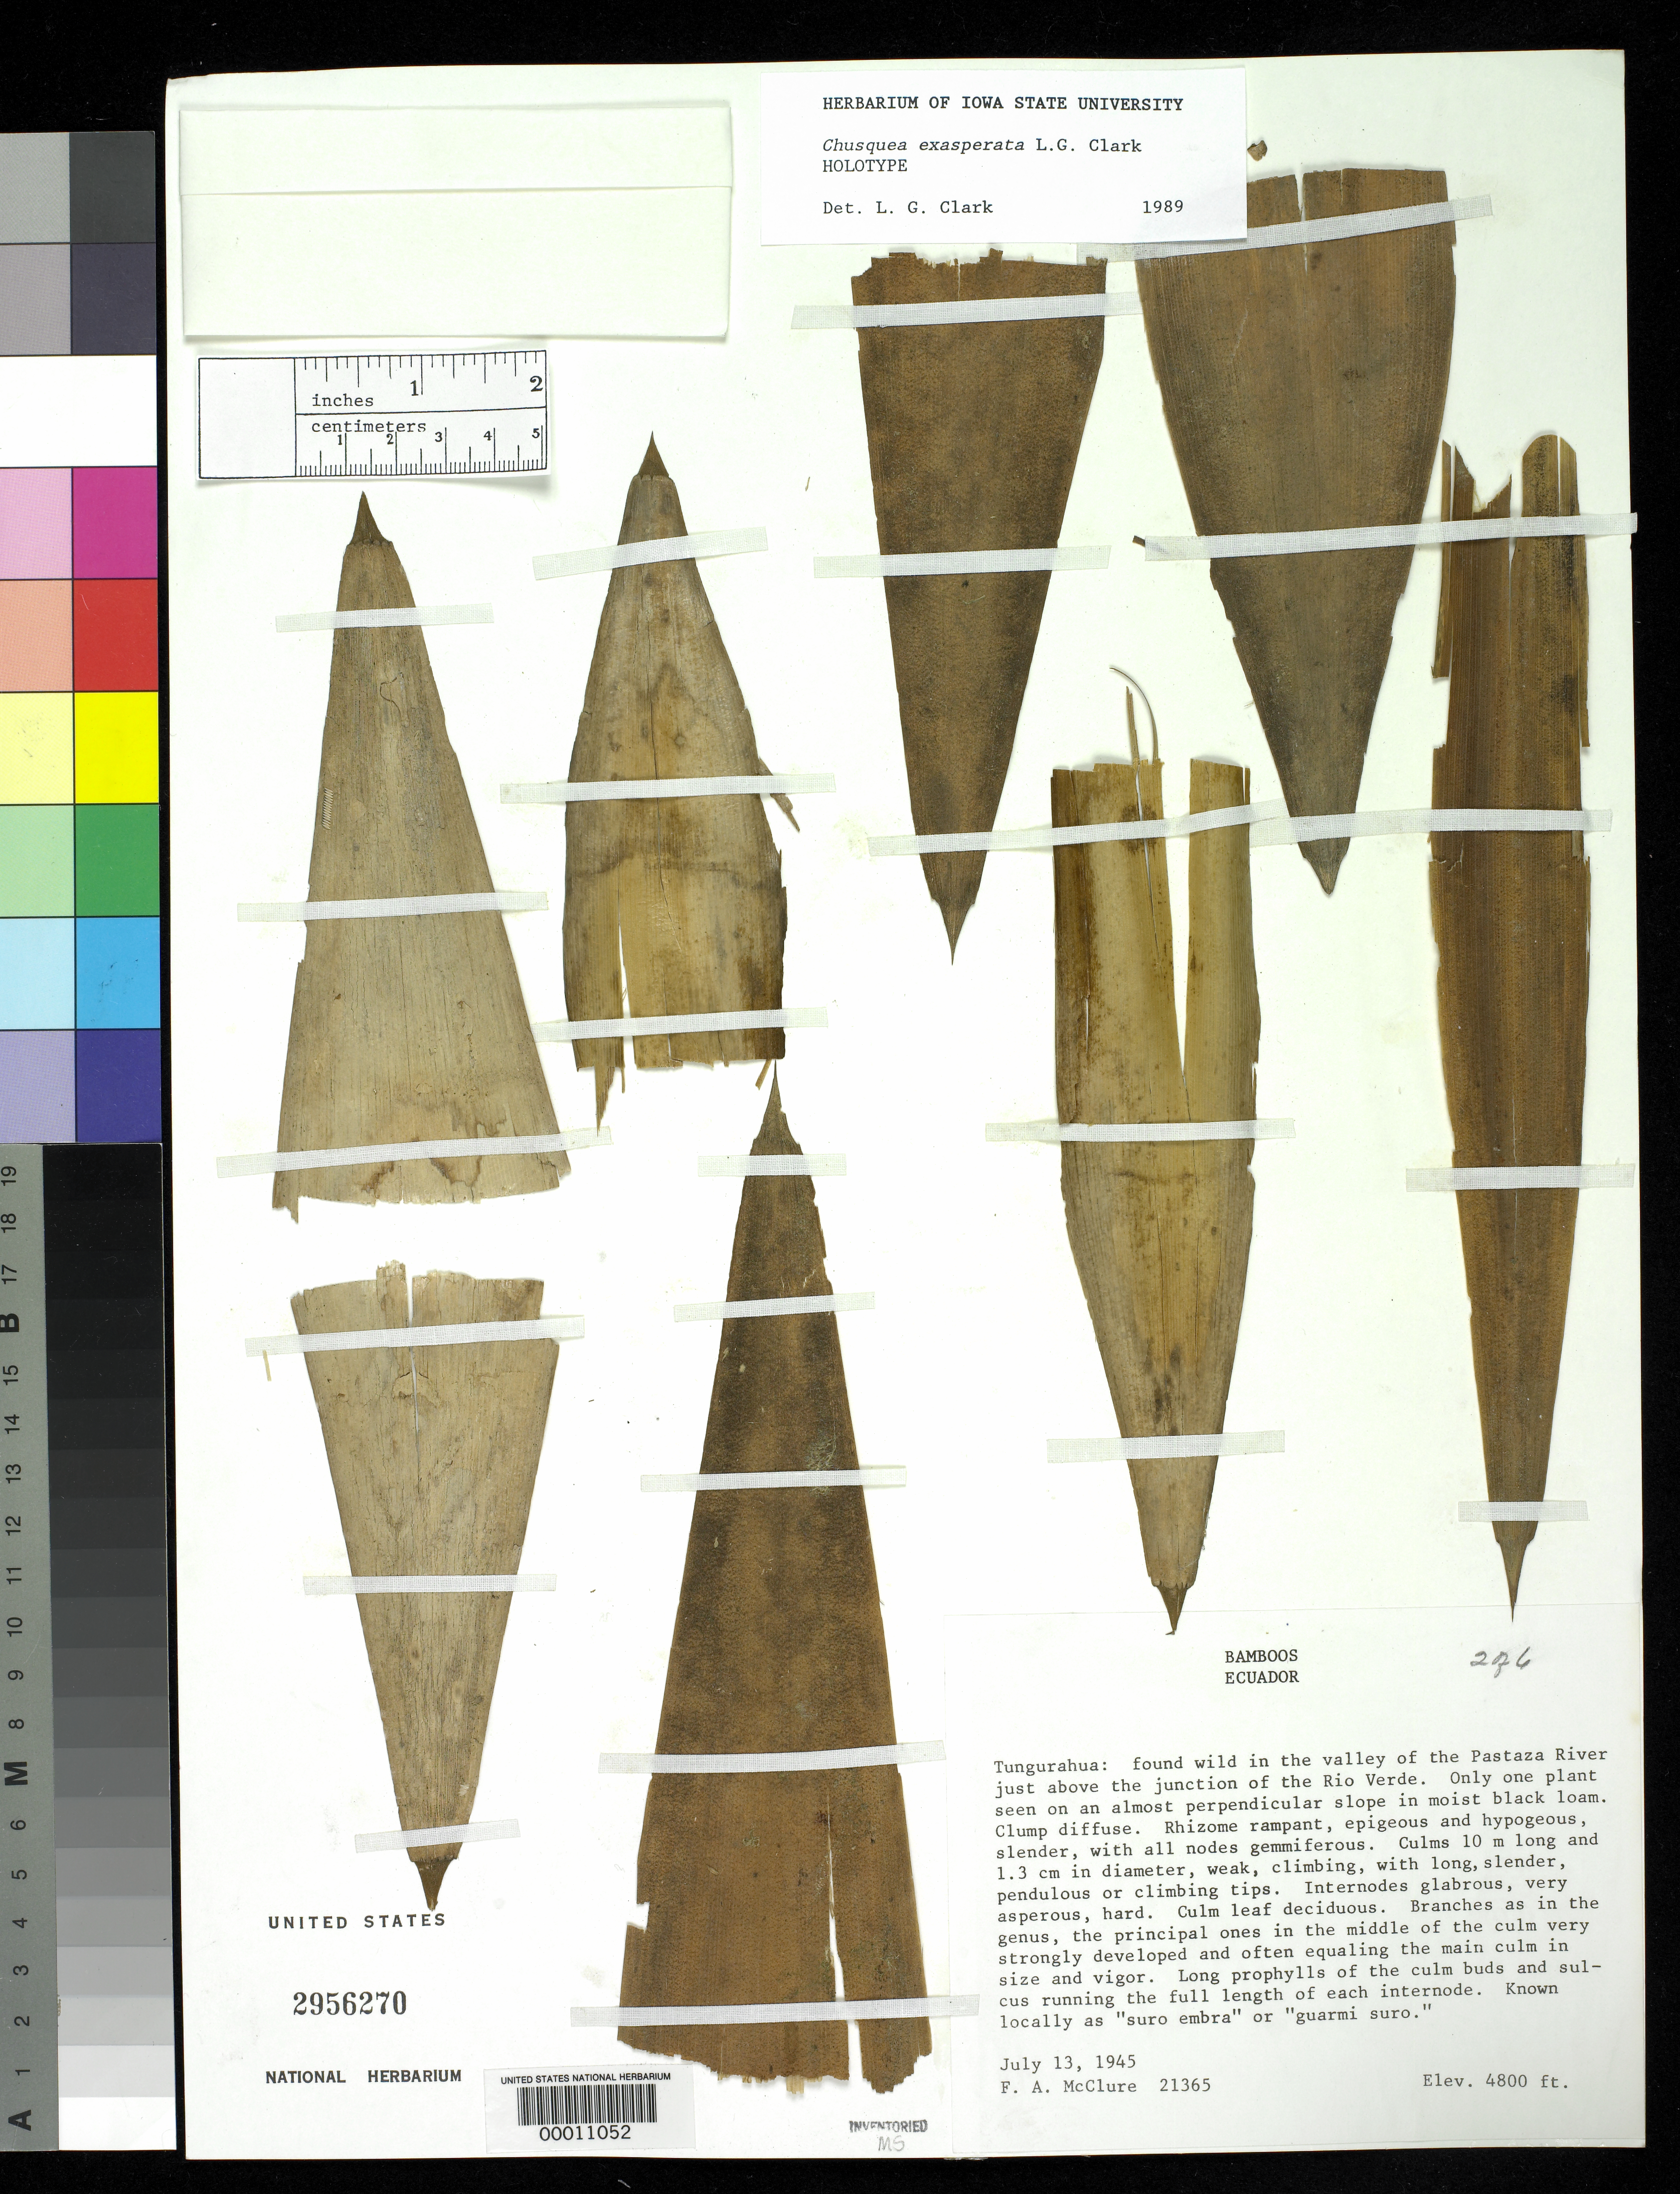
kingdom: Plantae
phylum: Tracheophyta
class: Liliopsida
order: Poales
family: Poaceae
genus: Chusquea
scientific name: Chusquea exasperata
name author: L.G. Clark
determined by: Clark, Lynn G., (ISC), Iowa State University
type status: Holotype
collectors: F. A. McClure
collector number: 21365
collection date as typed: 13 Jul 1945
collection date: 1945-07-13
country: Ecuador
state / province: Tungurahua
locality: Tungurahua: found wild in the valley of the Pastaza River just above the junction of the Rio Verde.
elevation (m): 1463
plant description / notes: Specimen mounted on 6 sheets.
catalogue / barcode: US 2956270